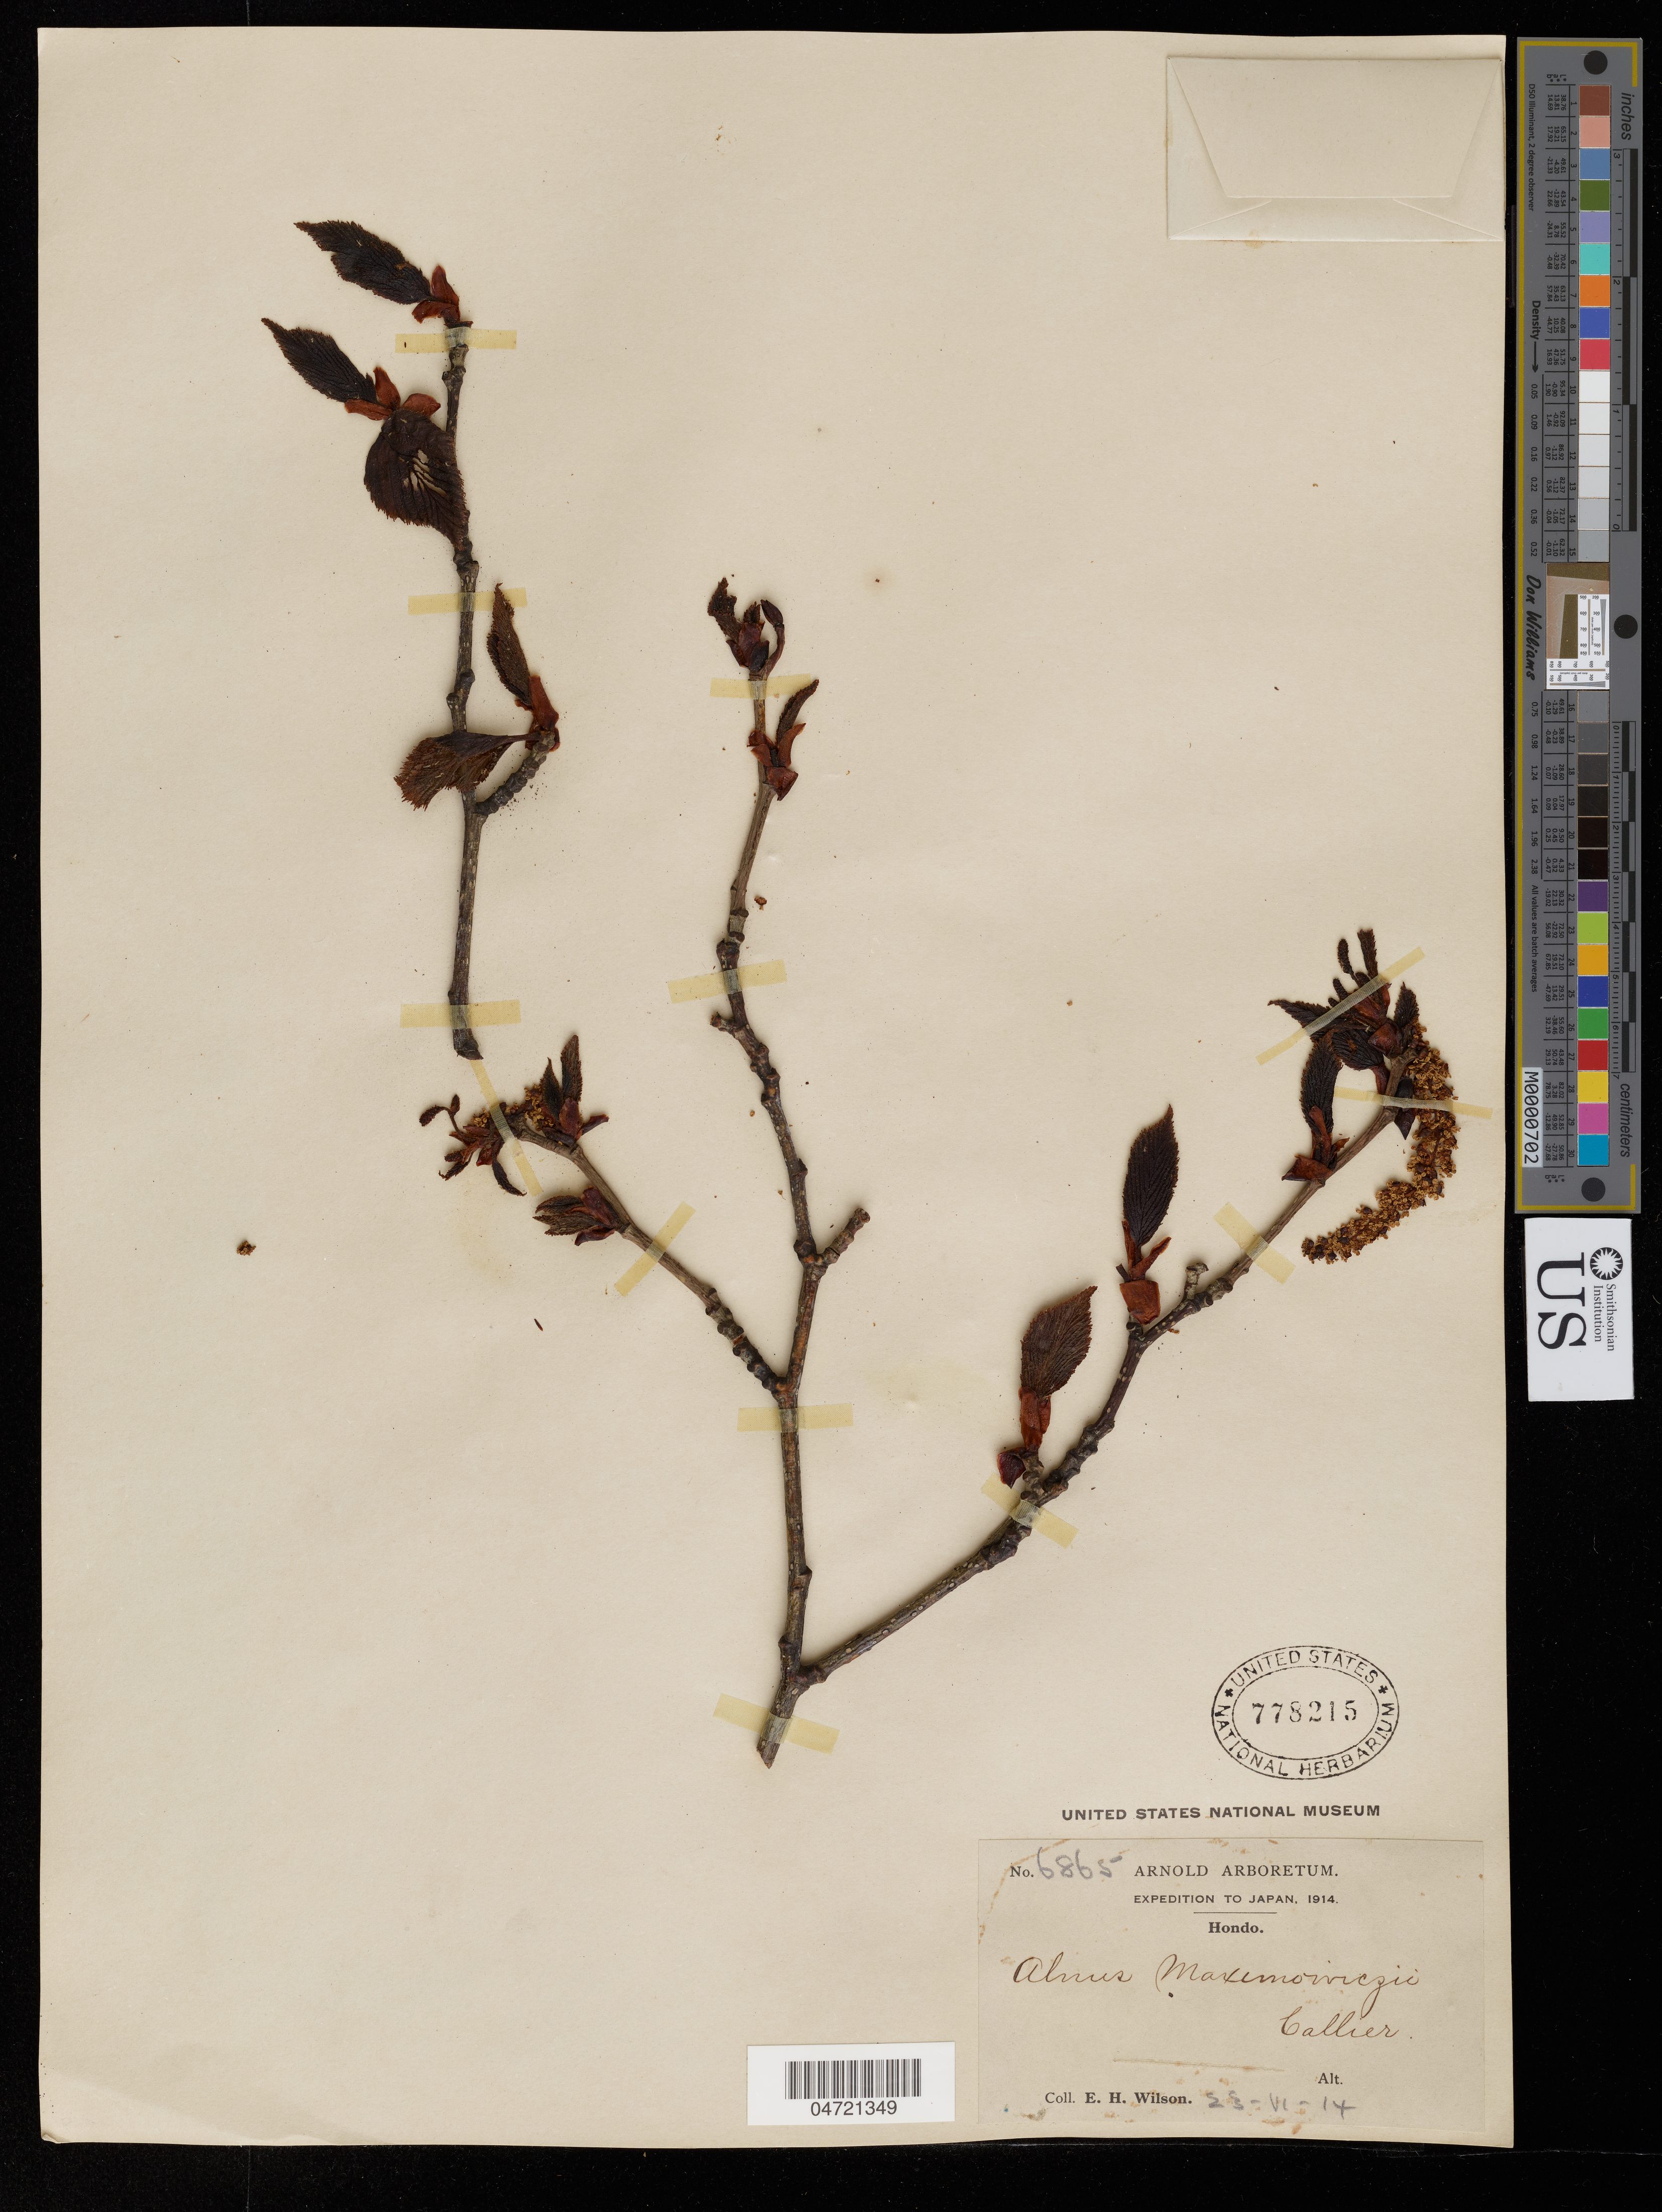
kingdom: Plantae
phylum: Tracheophyta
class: Magnoliopsida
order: Fagales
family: Betulaceae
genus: Alnus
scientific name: Alnus maximowiczii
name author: Callier ex C.K. Schneid.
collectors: E. Wilson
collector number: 6865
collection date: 1914-06-23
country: Japan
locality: Hondo.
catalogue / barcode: US 778215